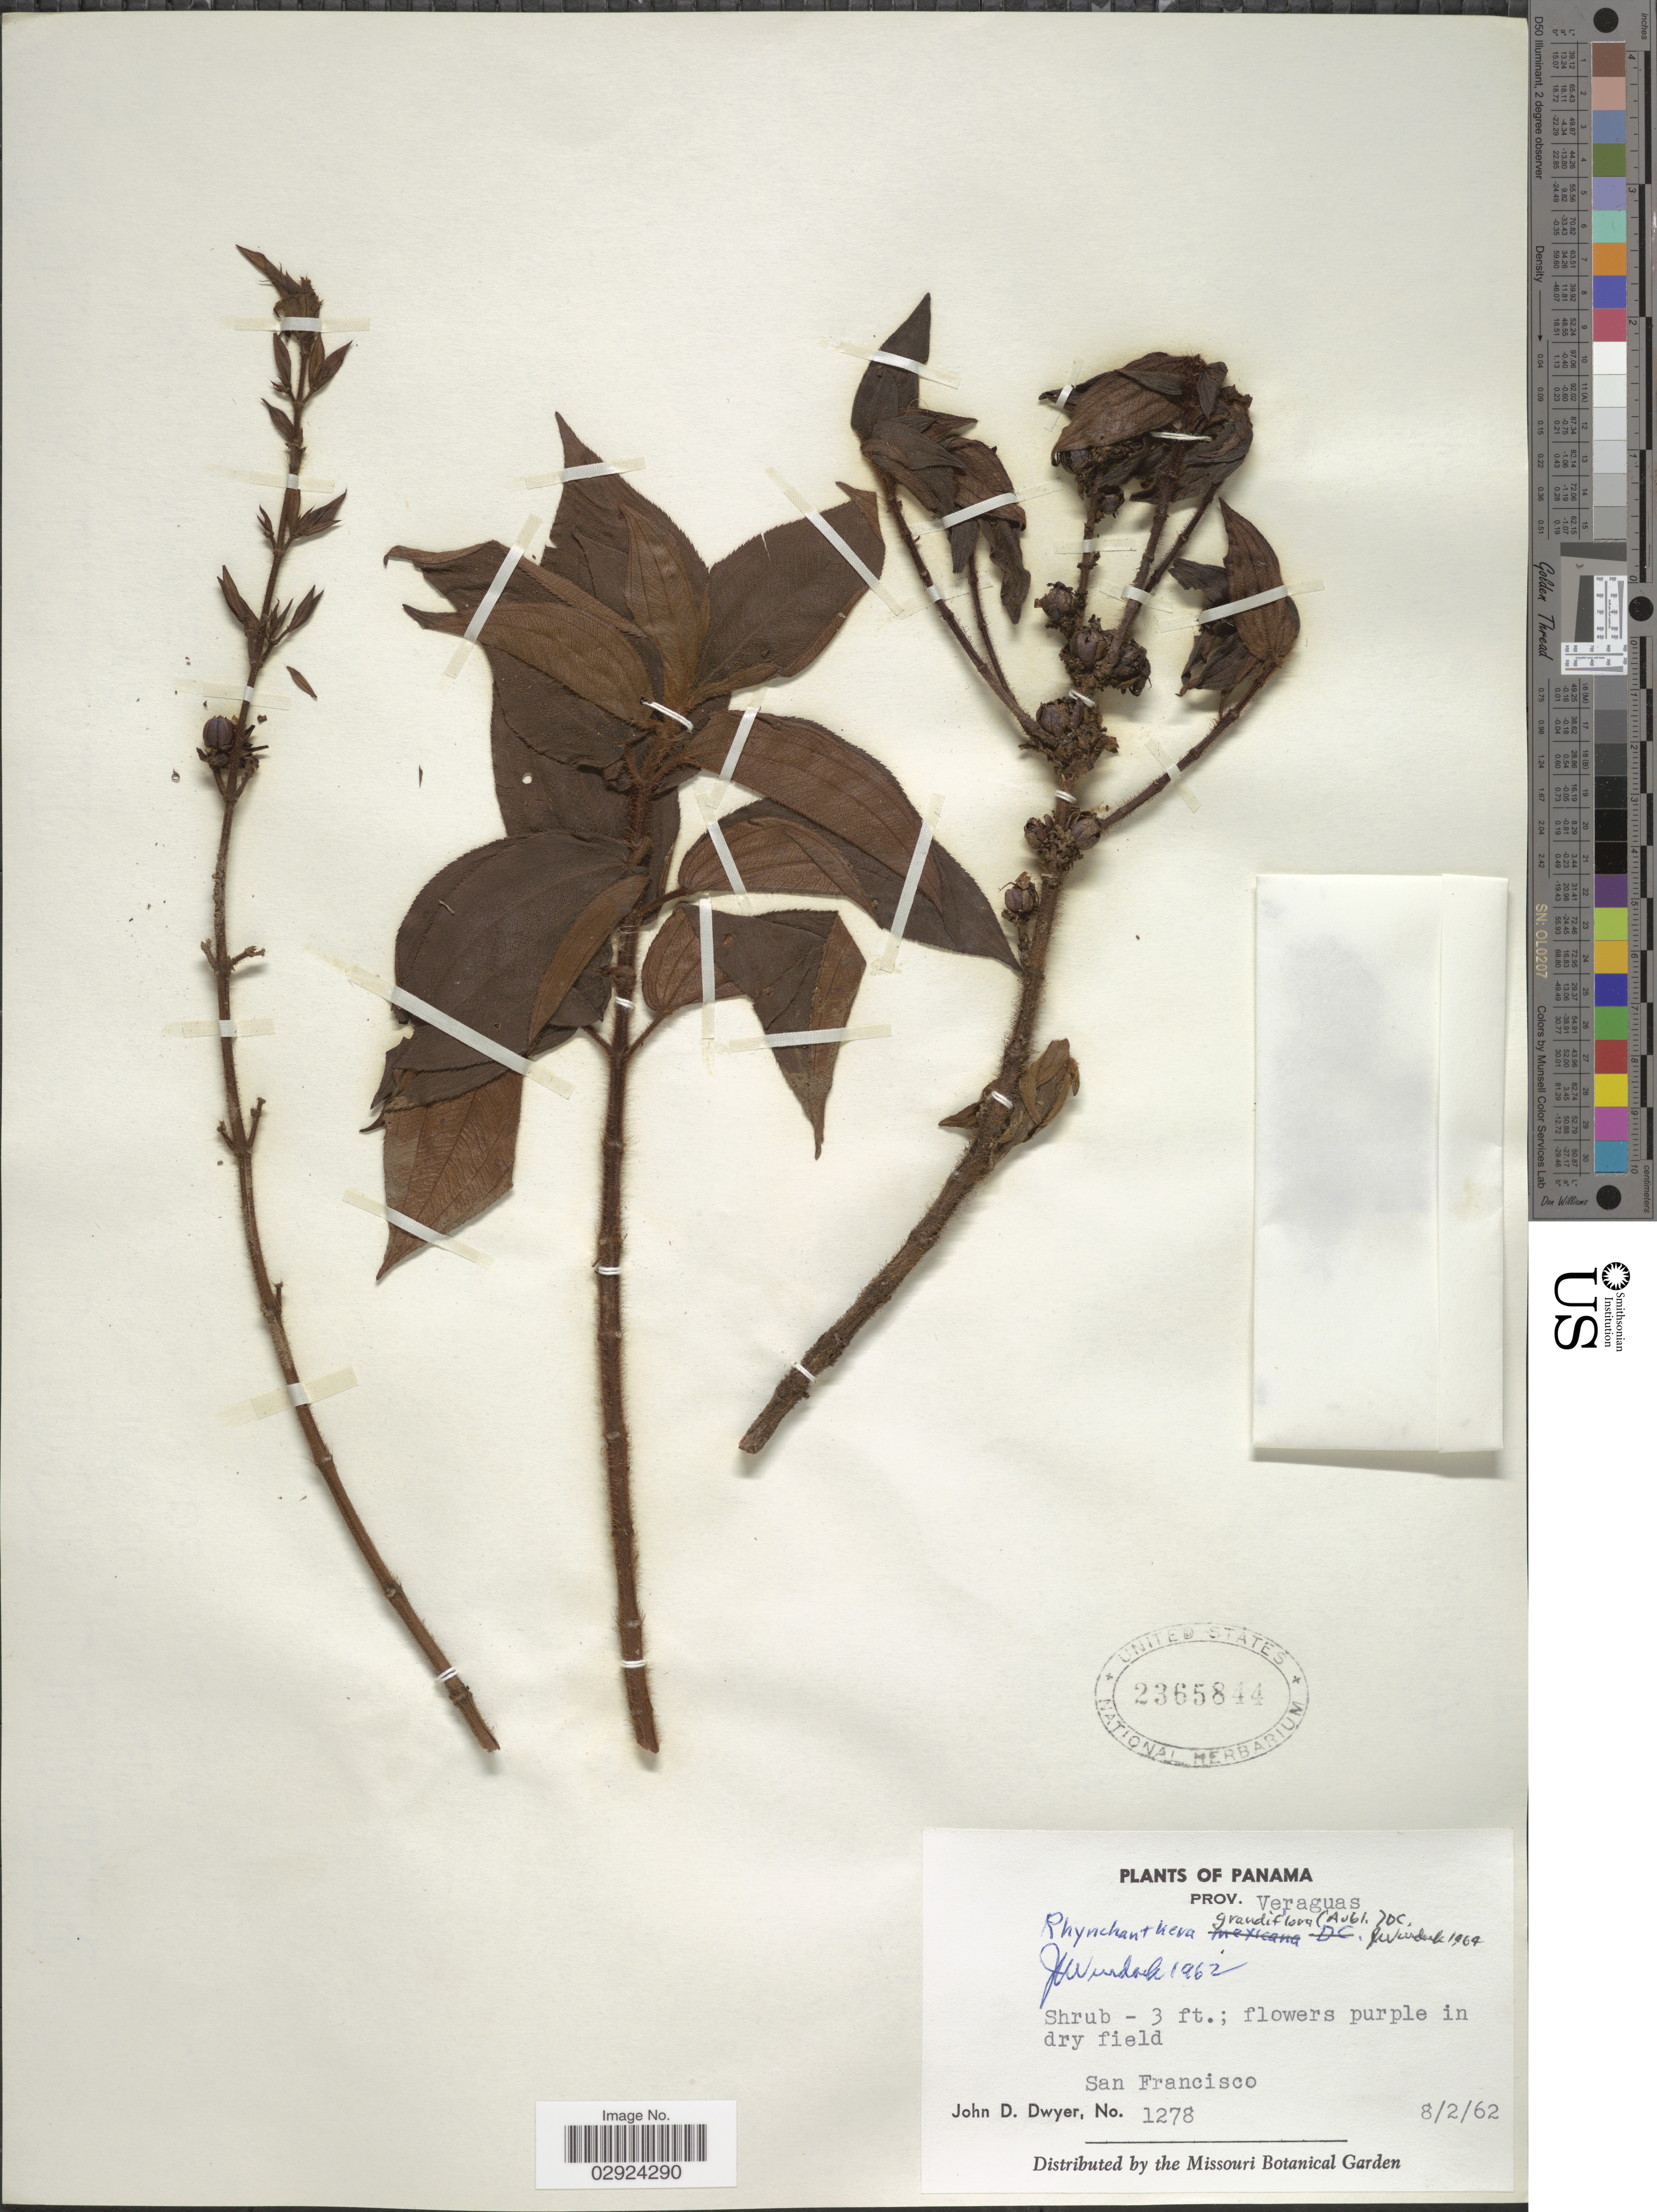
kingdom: Plantae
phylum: Tracheophyta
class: Magnoliopsida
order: Myrtales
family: Melastomataceae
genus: Rhynchanthera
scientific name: Rhynchanthera grandiflora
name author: (Aubl.) DC.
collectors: J. D. Dwyer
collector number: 1278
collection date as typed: Transcribed d/m/y: 8/2/62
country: Panama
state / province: Veraguas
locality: Prov. Veraguas, San Francisco.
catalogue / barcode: US 2365844